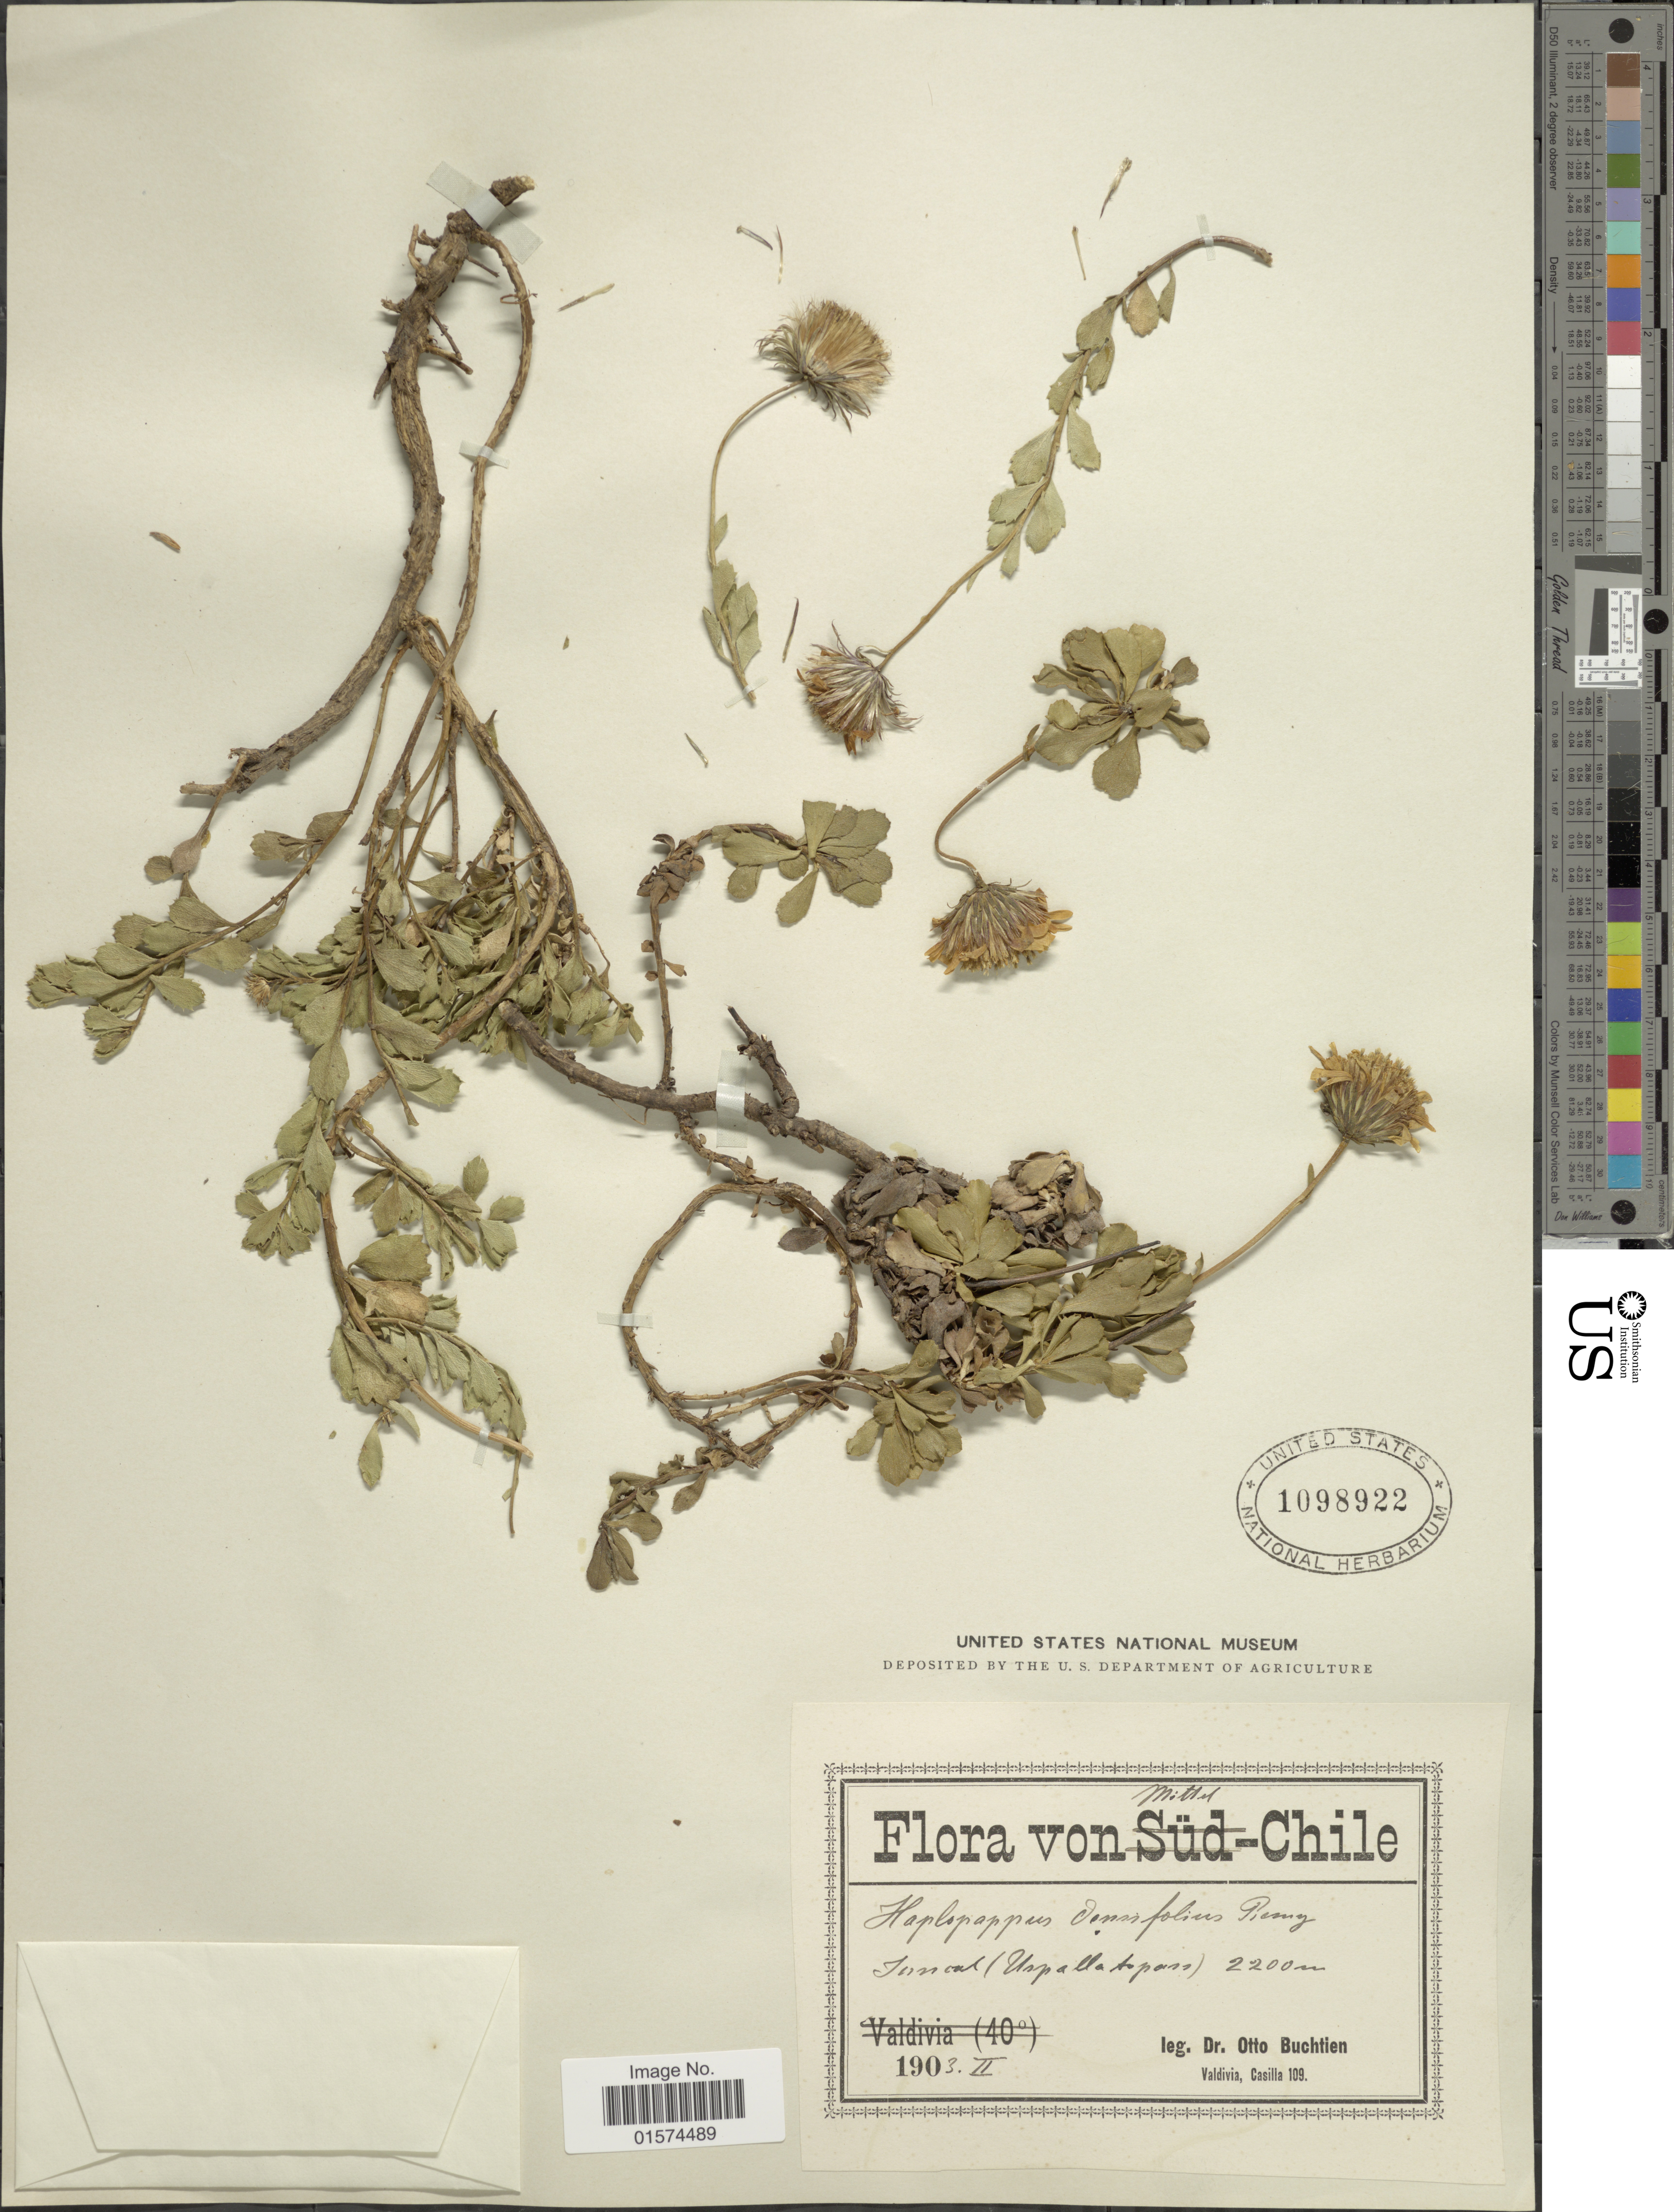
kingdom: Plantae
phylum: Tracheophyta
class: Magnoliopsida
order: Asterales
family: Asteraceae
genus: Haplopappus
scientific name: Haplopappus densifolius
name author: J. Rémy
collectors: O. Buchtien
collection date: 1903-02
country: Chile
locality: Mittel Chile, Juncal (Uspallata Pass)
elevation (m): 2200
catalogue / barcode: US 1098922